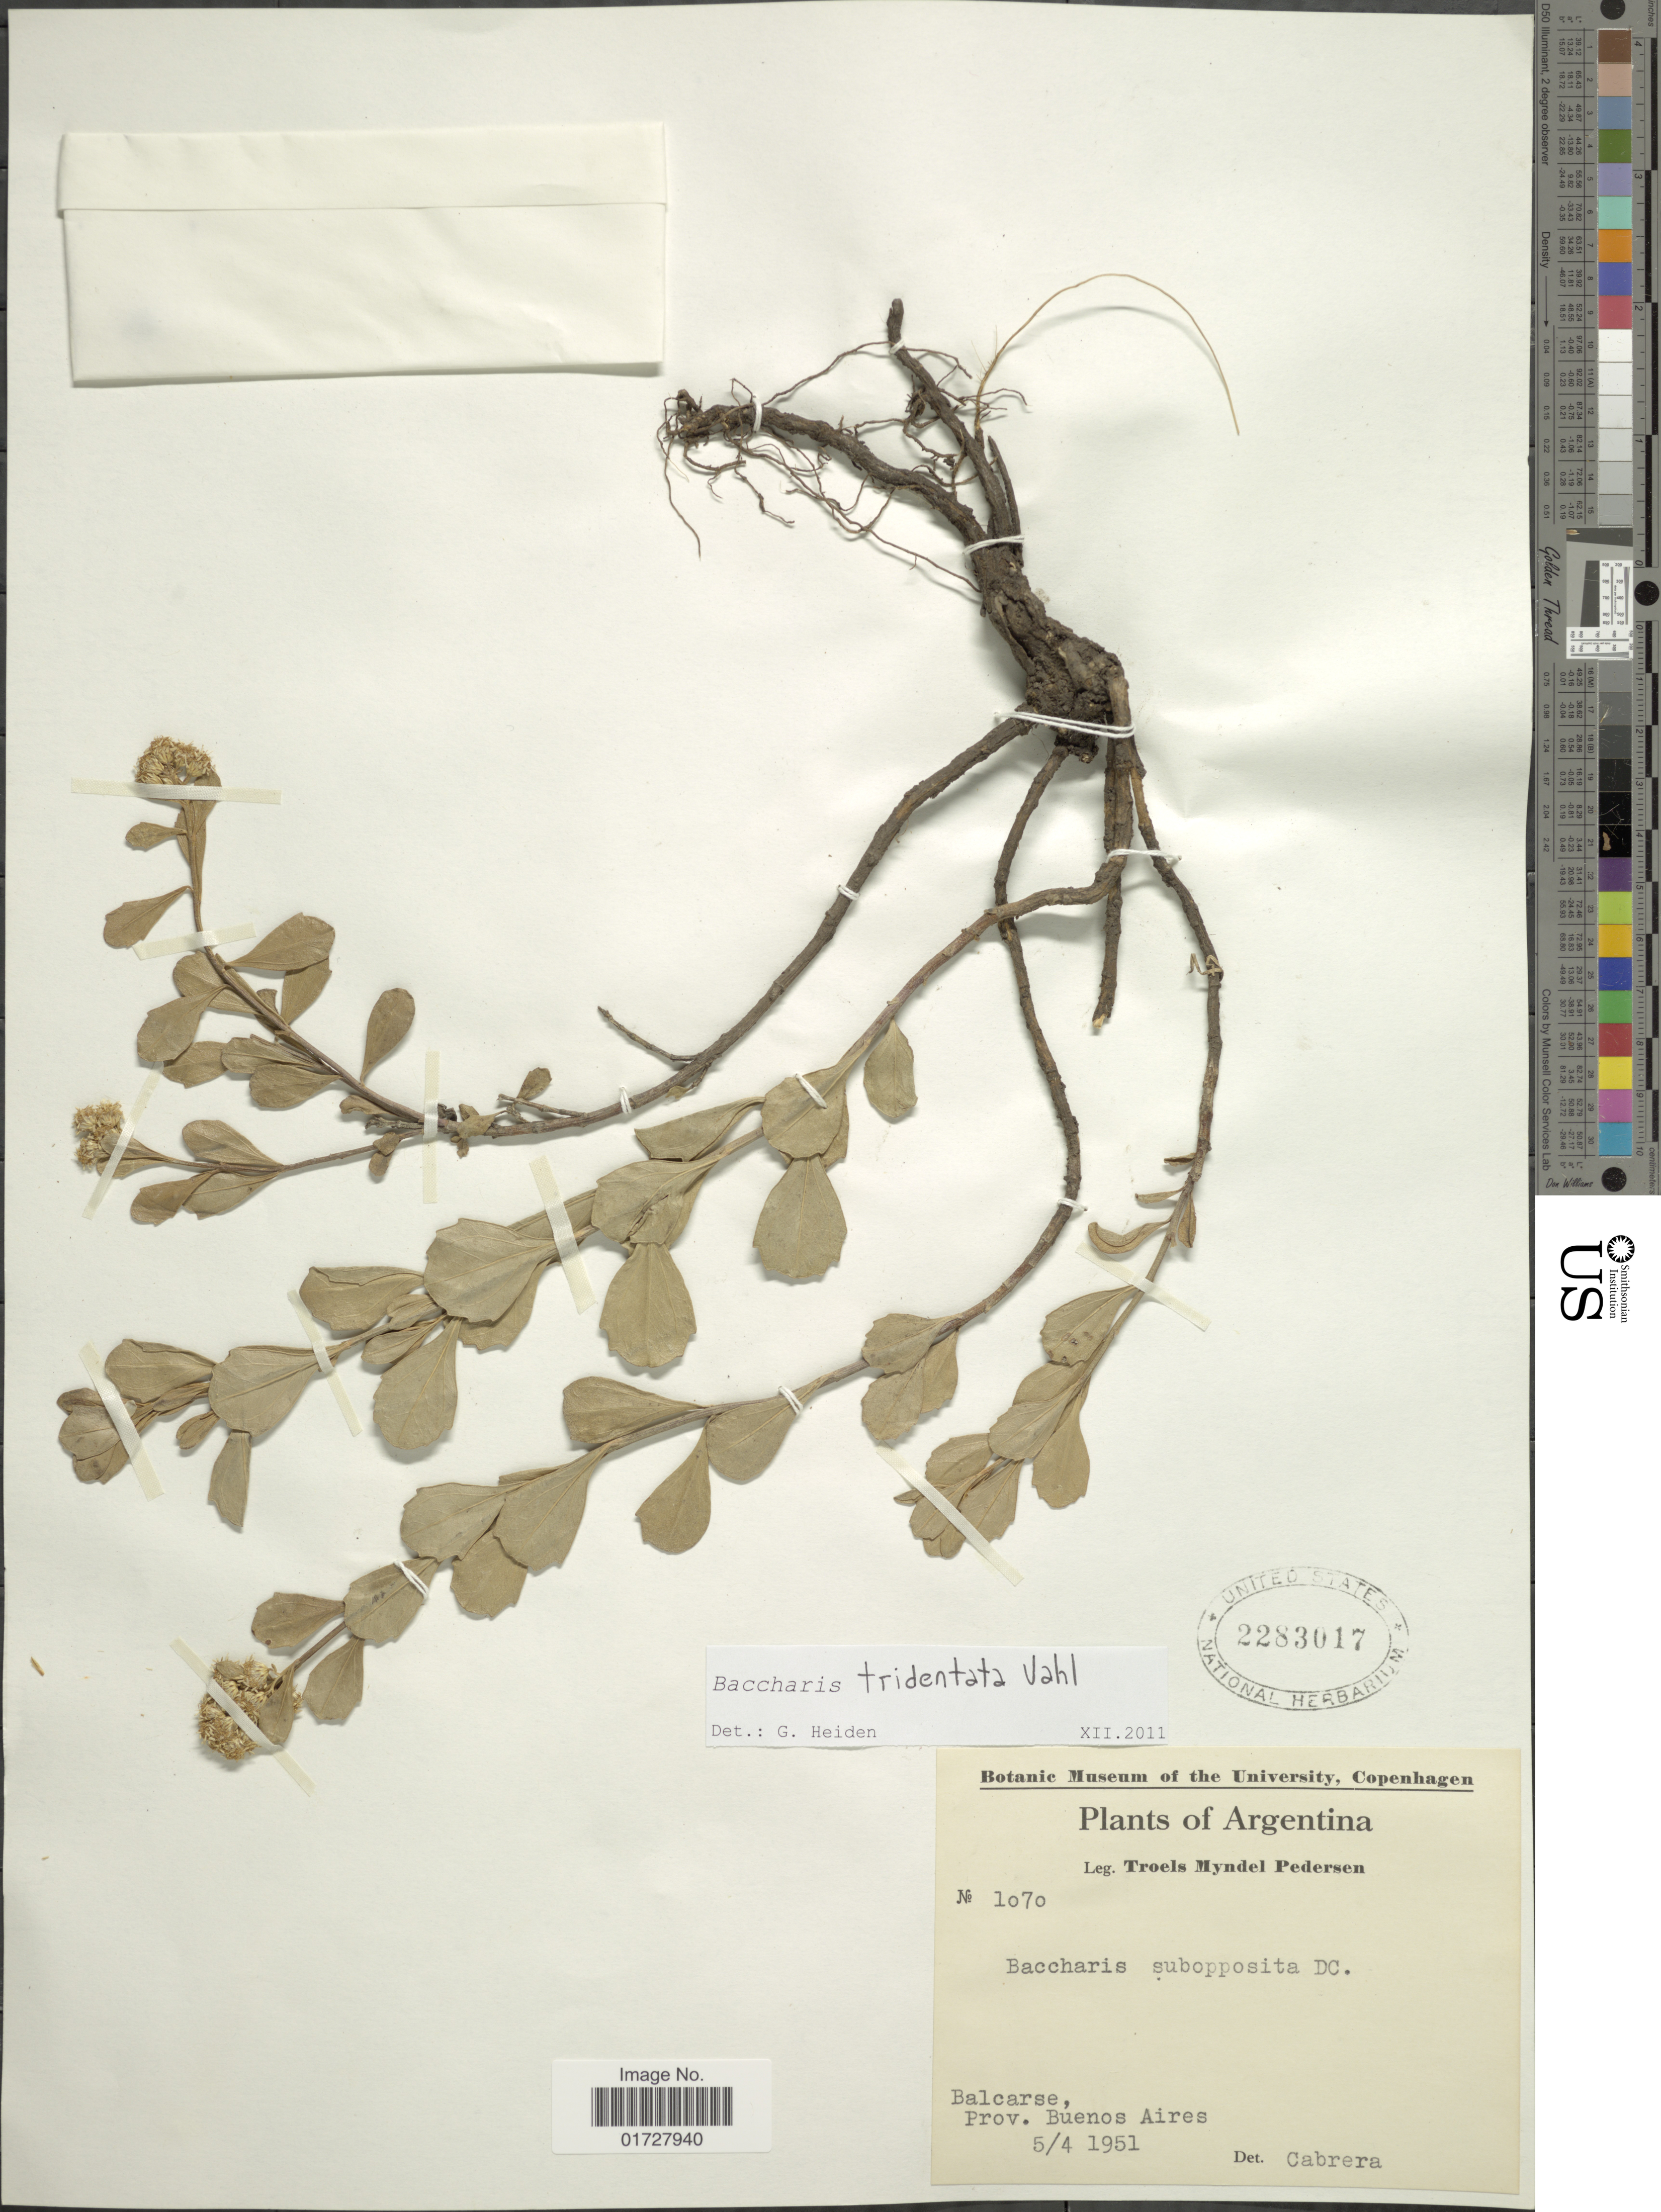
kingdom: Plantae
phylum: Tracheophyta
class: Magnoliopsida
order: Asterales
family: Asteraceae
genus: Baccharis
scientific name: Baccharis tridentata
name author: Vahl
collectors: T. Pederson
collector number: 1070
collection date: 1951-04-05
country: Argentina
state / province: Buenos Aires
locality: Balcarse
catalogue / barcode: US 2283017